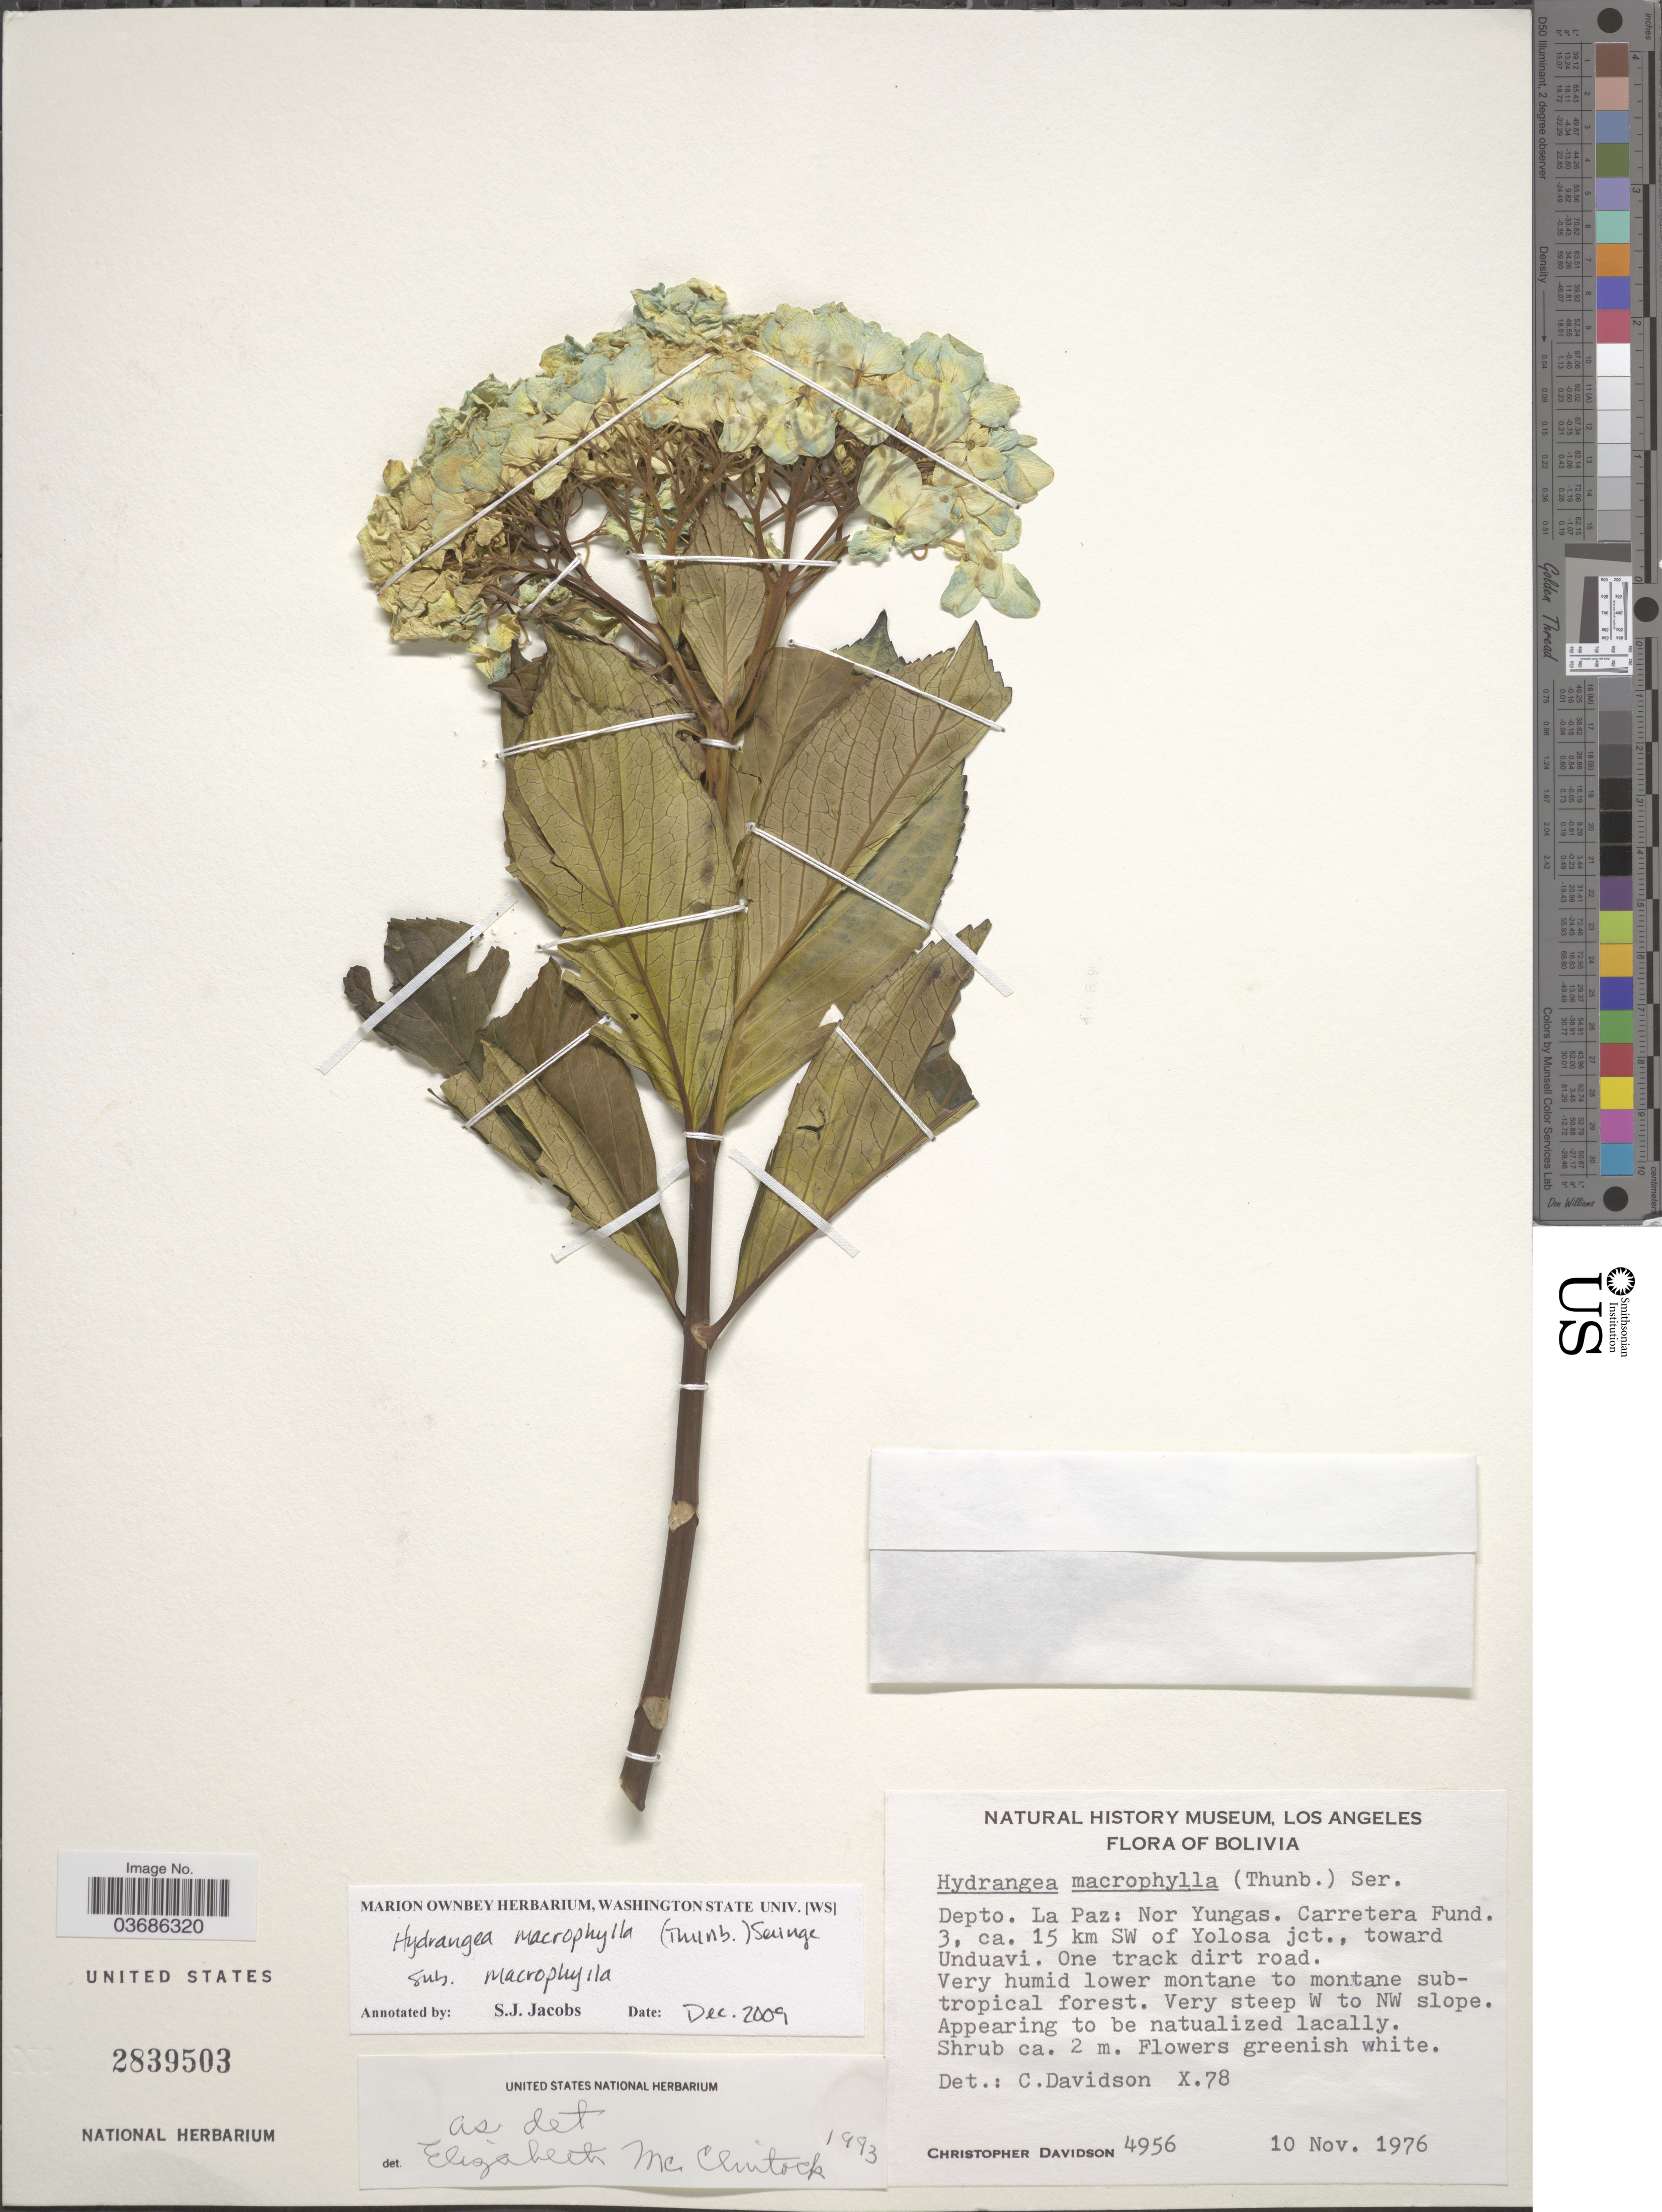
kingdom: Plantae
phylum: Tracheophyta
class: Magnoliopsida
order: Cornales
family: Hydrangeaceae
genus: Hydrangea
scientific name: Hydrangea macrophylla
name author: (Thunb.) Ser.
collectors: C. Davidson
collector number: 4956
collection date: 1976-11-10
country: Bolivia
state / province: La Paz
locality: Depto. La Paz: Nor Yungas. Carretera Fund. 3, ca. 15 km SW of Yolosa jct., toward Unduavi. One track dirt road. Very steep W to NW slope.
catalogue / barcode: US 2839503